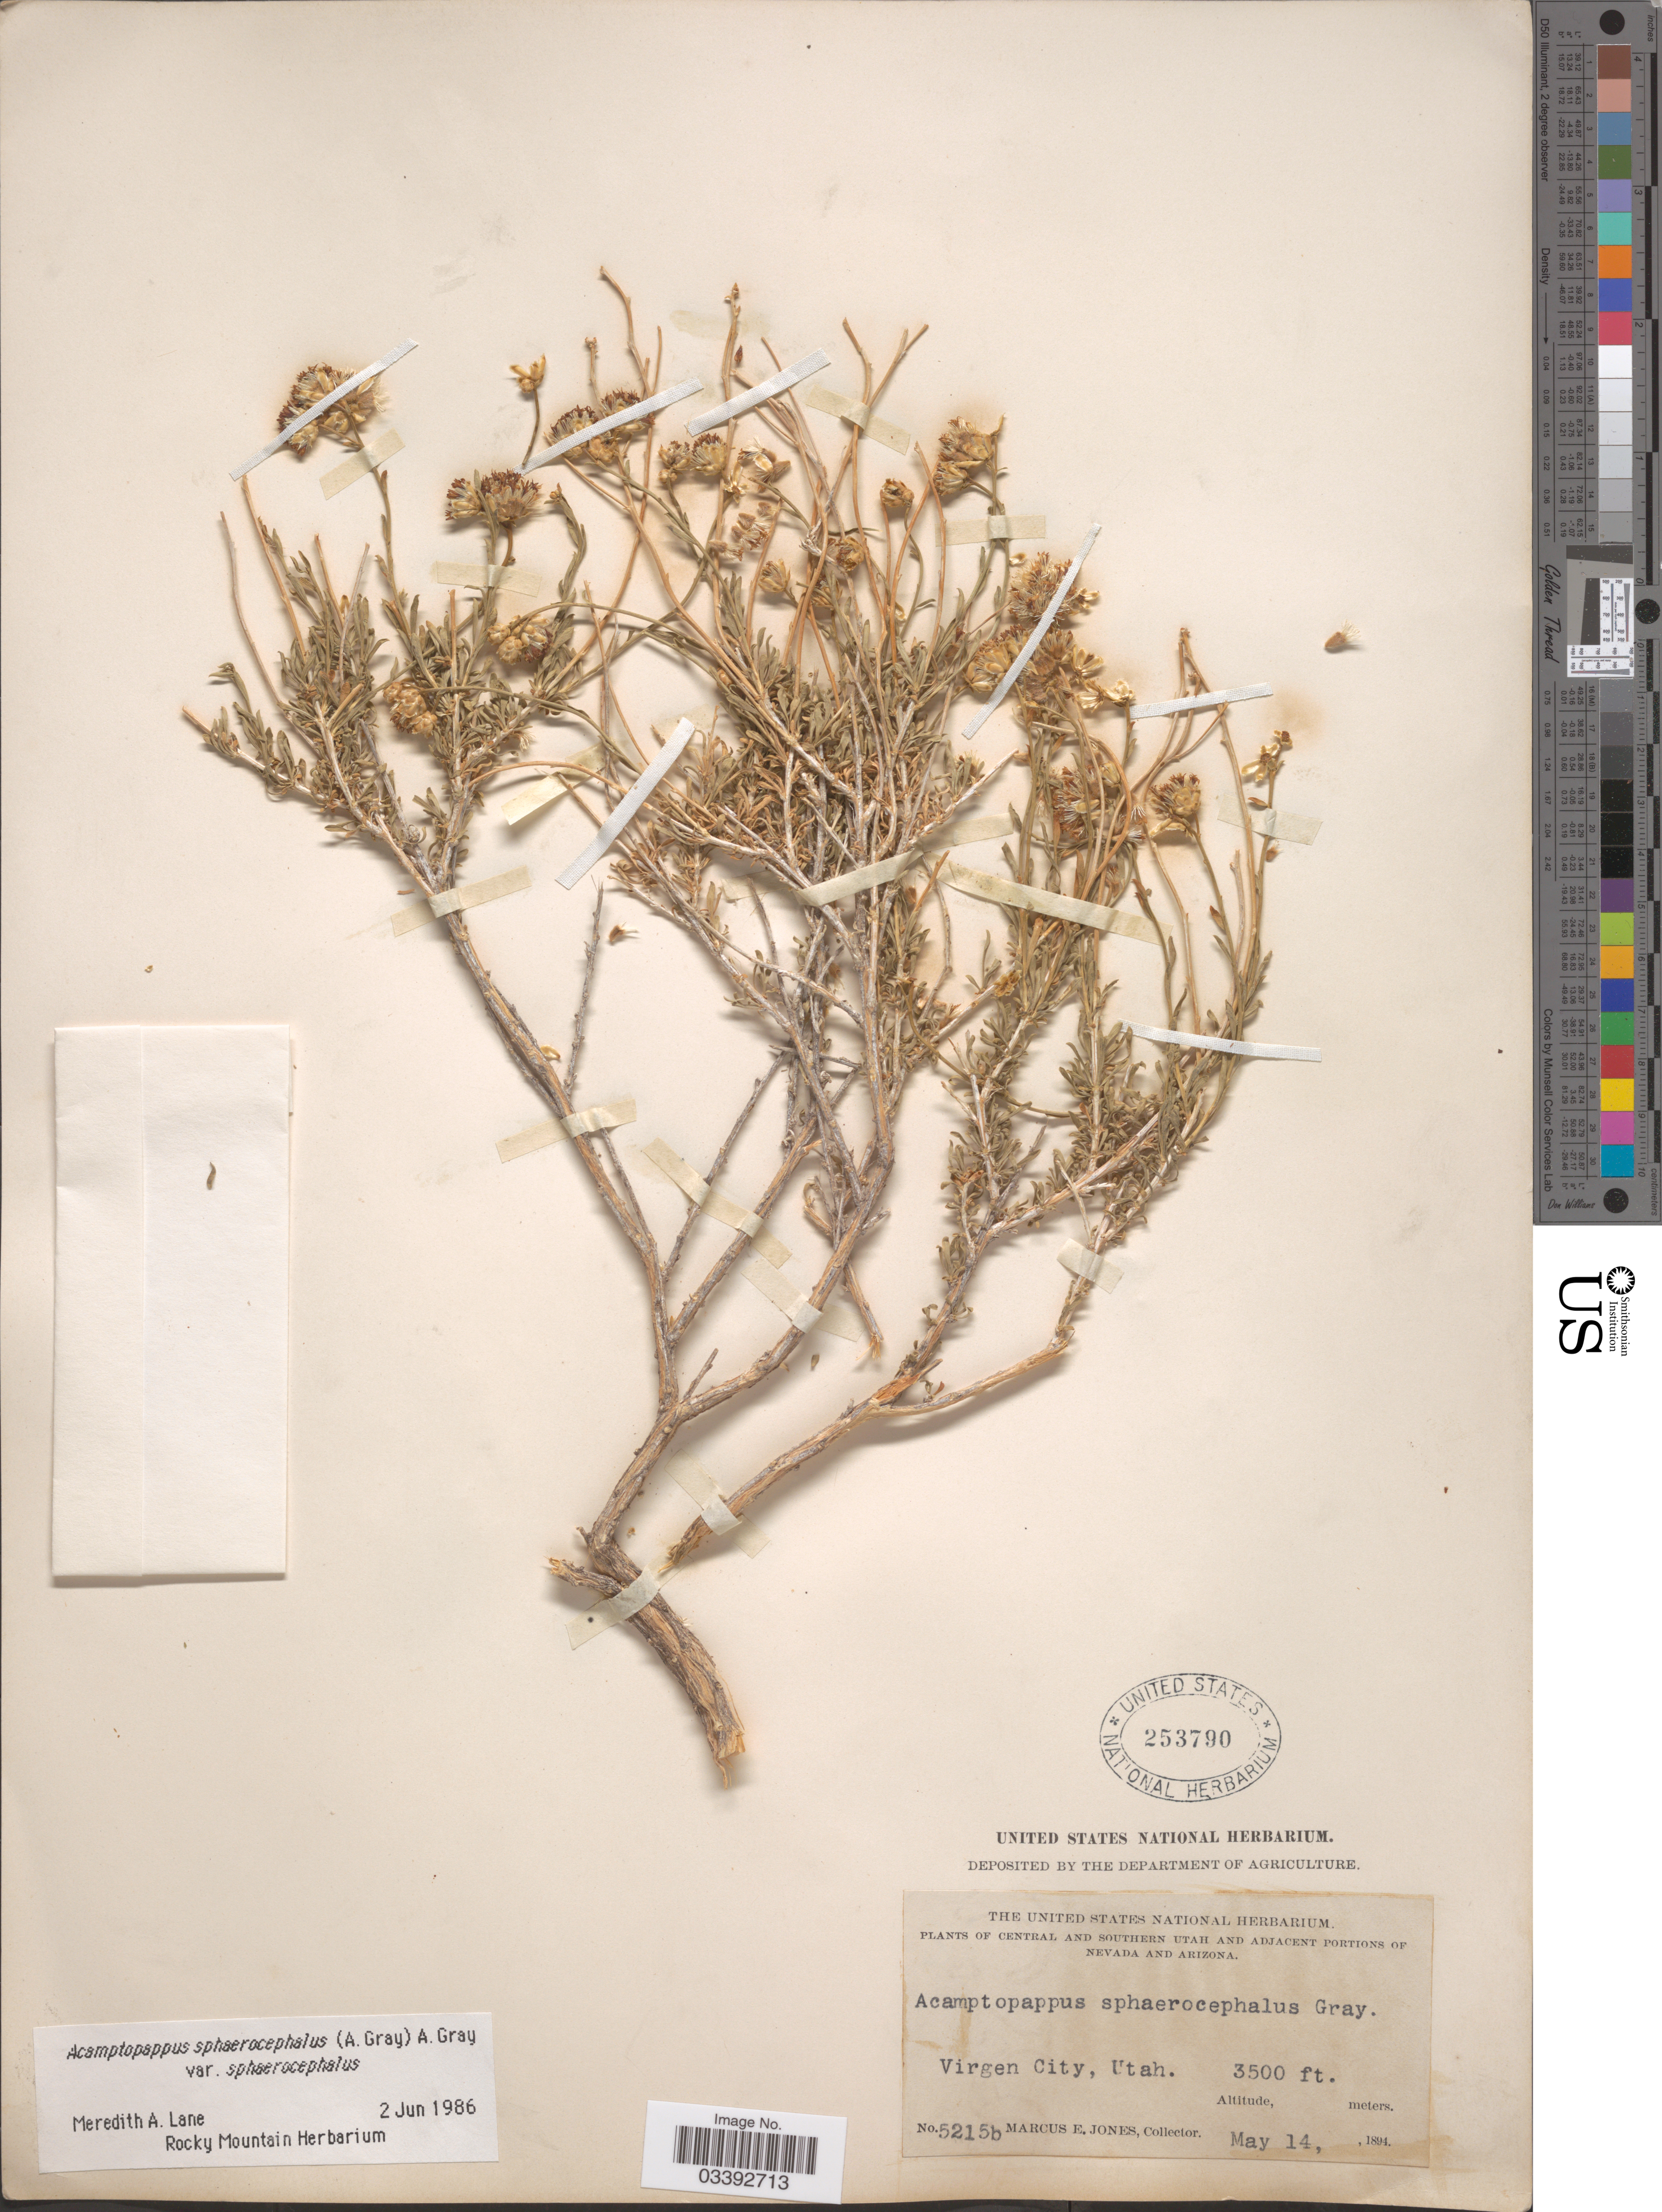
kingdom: Plantae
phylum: Tracheophyta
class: Magnoliopsida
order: Asterales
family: Asteraceae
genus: Acamptopappus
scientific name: Acamptopappus sphaerocephalus var. sphaerocephalus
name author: A. Gray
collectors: M. E. Jones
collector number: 5215b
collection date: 1894-05-14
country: United States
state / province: Utah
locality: Central and Southern Utah. Virgen City.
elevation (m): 1067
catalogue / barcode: US 253790